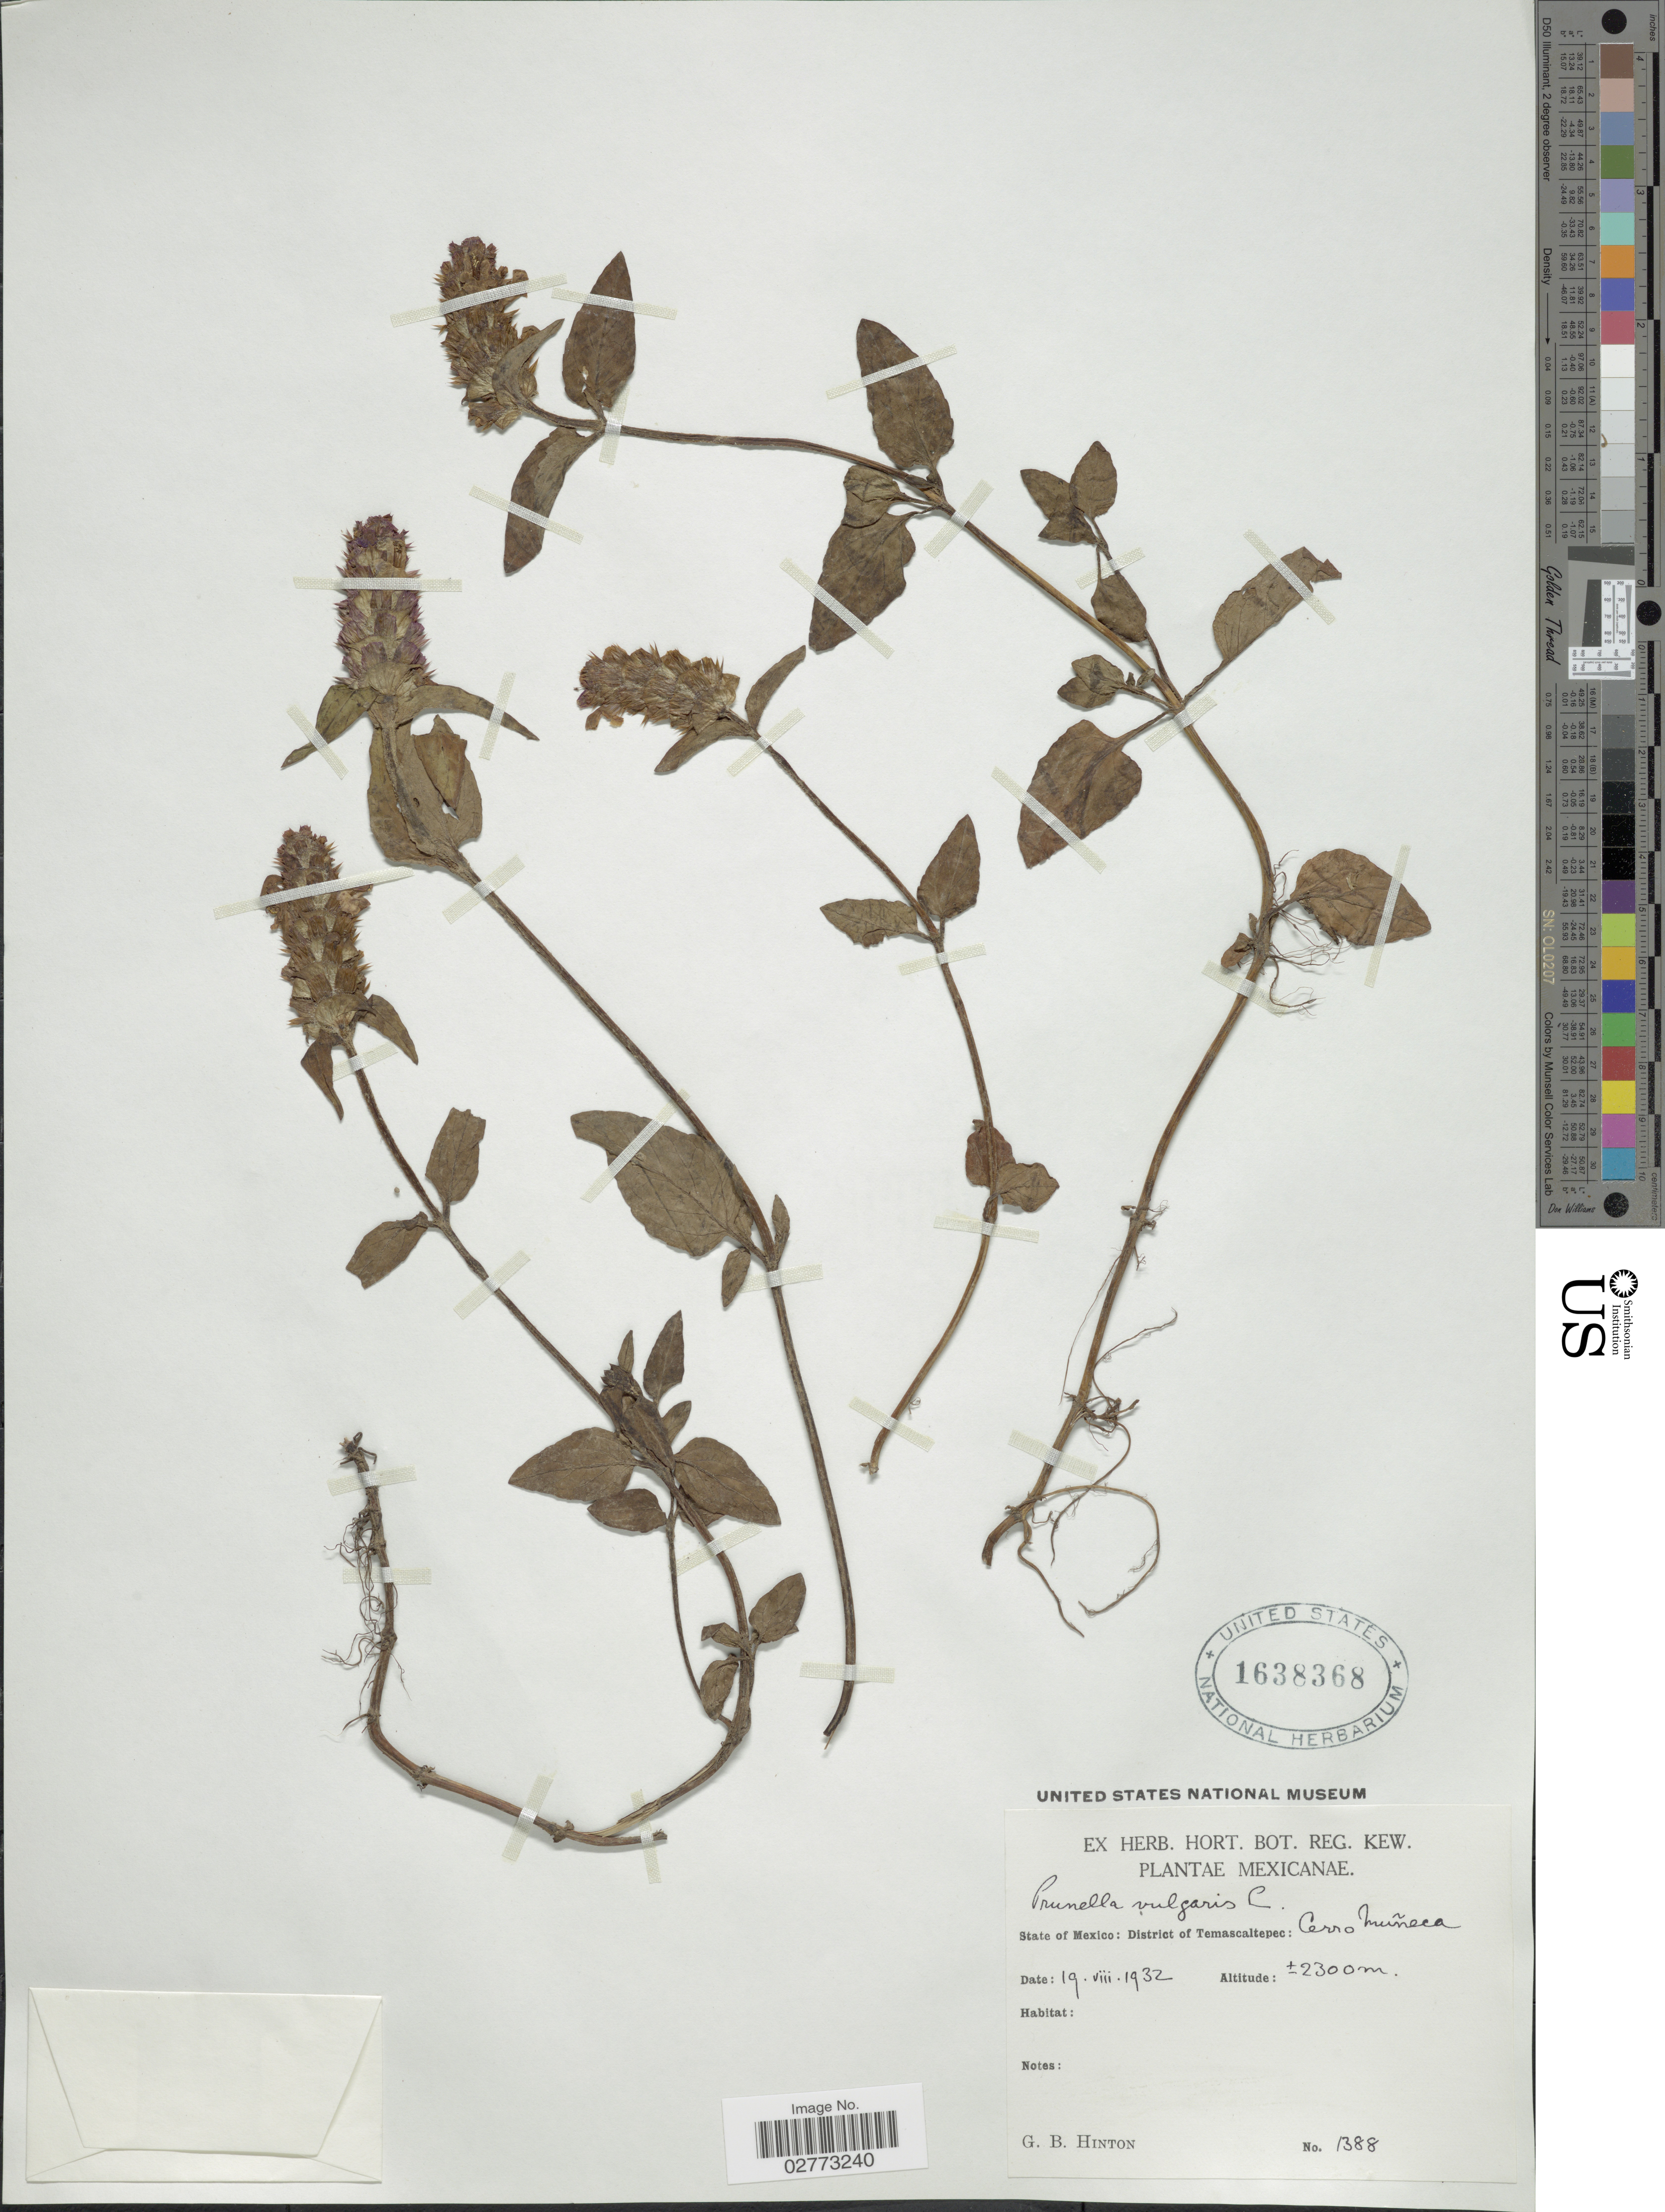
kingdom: Plantae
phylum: Tracheophyta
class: Magnoliopsida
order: Lamiales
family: Lamiaceae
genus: Prunella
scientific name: Prunella vulgaris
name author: L.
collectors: G. B. Hinton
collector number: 1388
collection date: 1932-08-19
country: Mexico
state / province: México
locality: District of Temascaltepec: Cerro Muneca.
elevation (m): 2300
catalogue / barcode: US 1638368